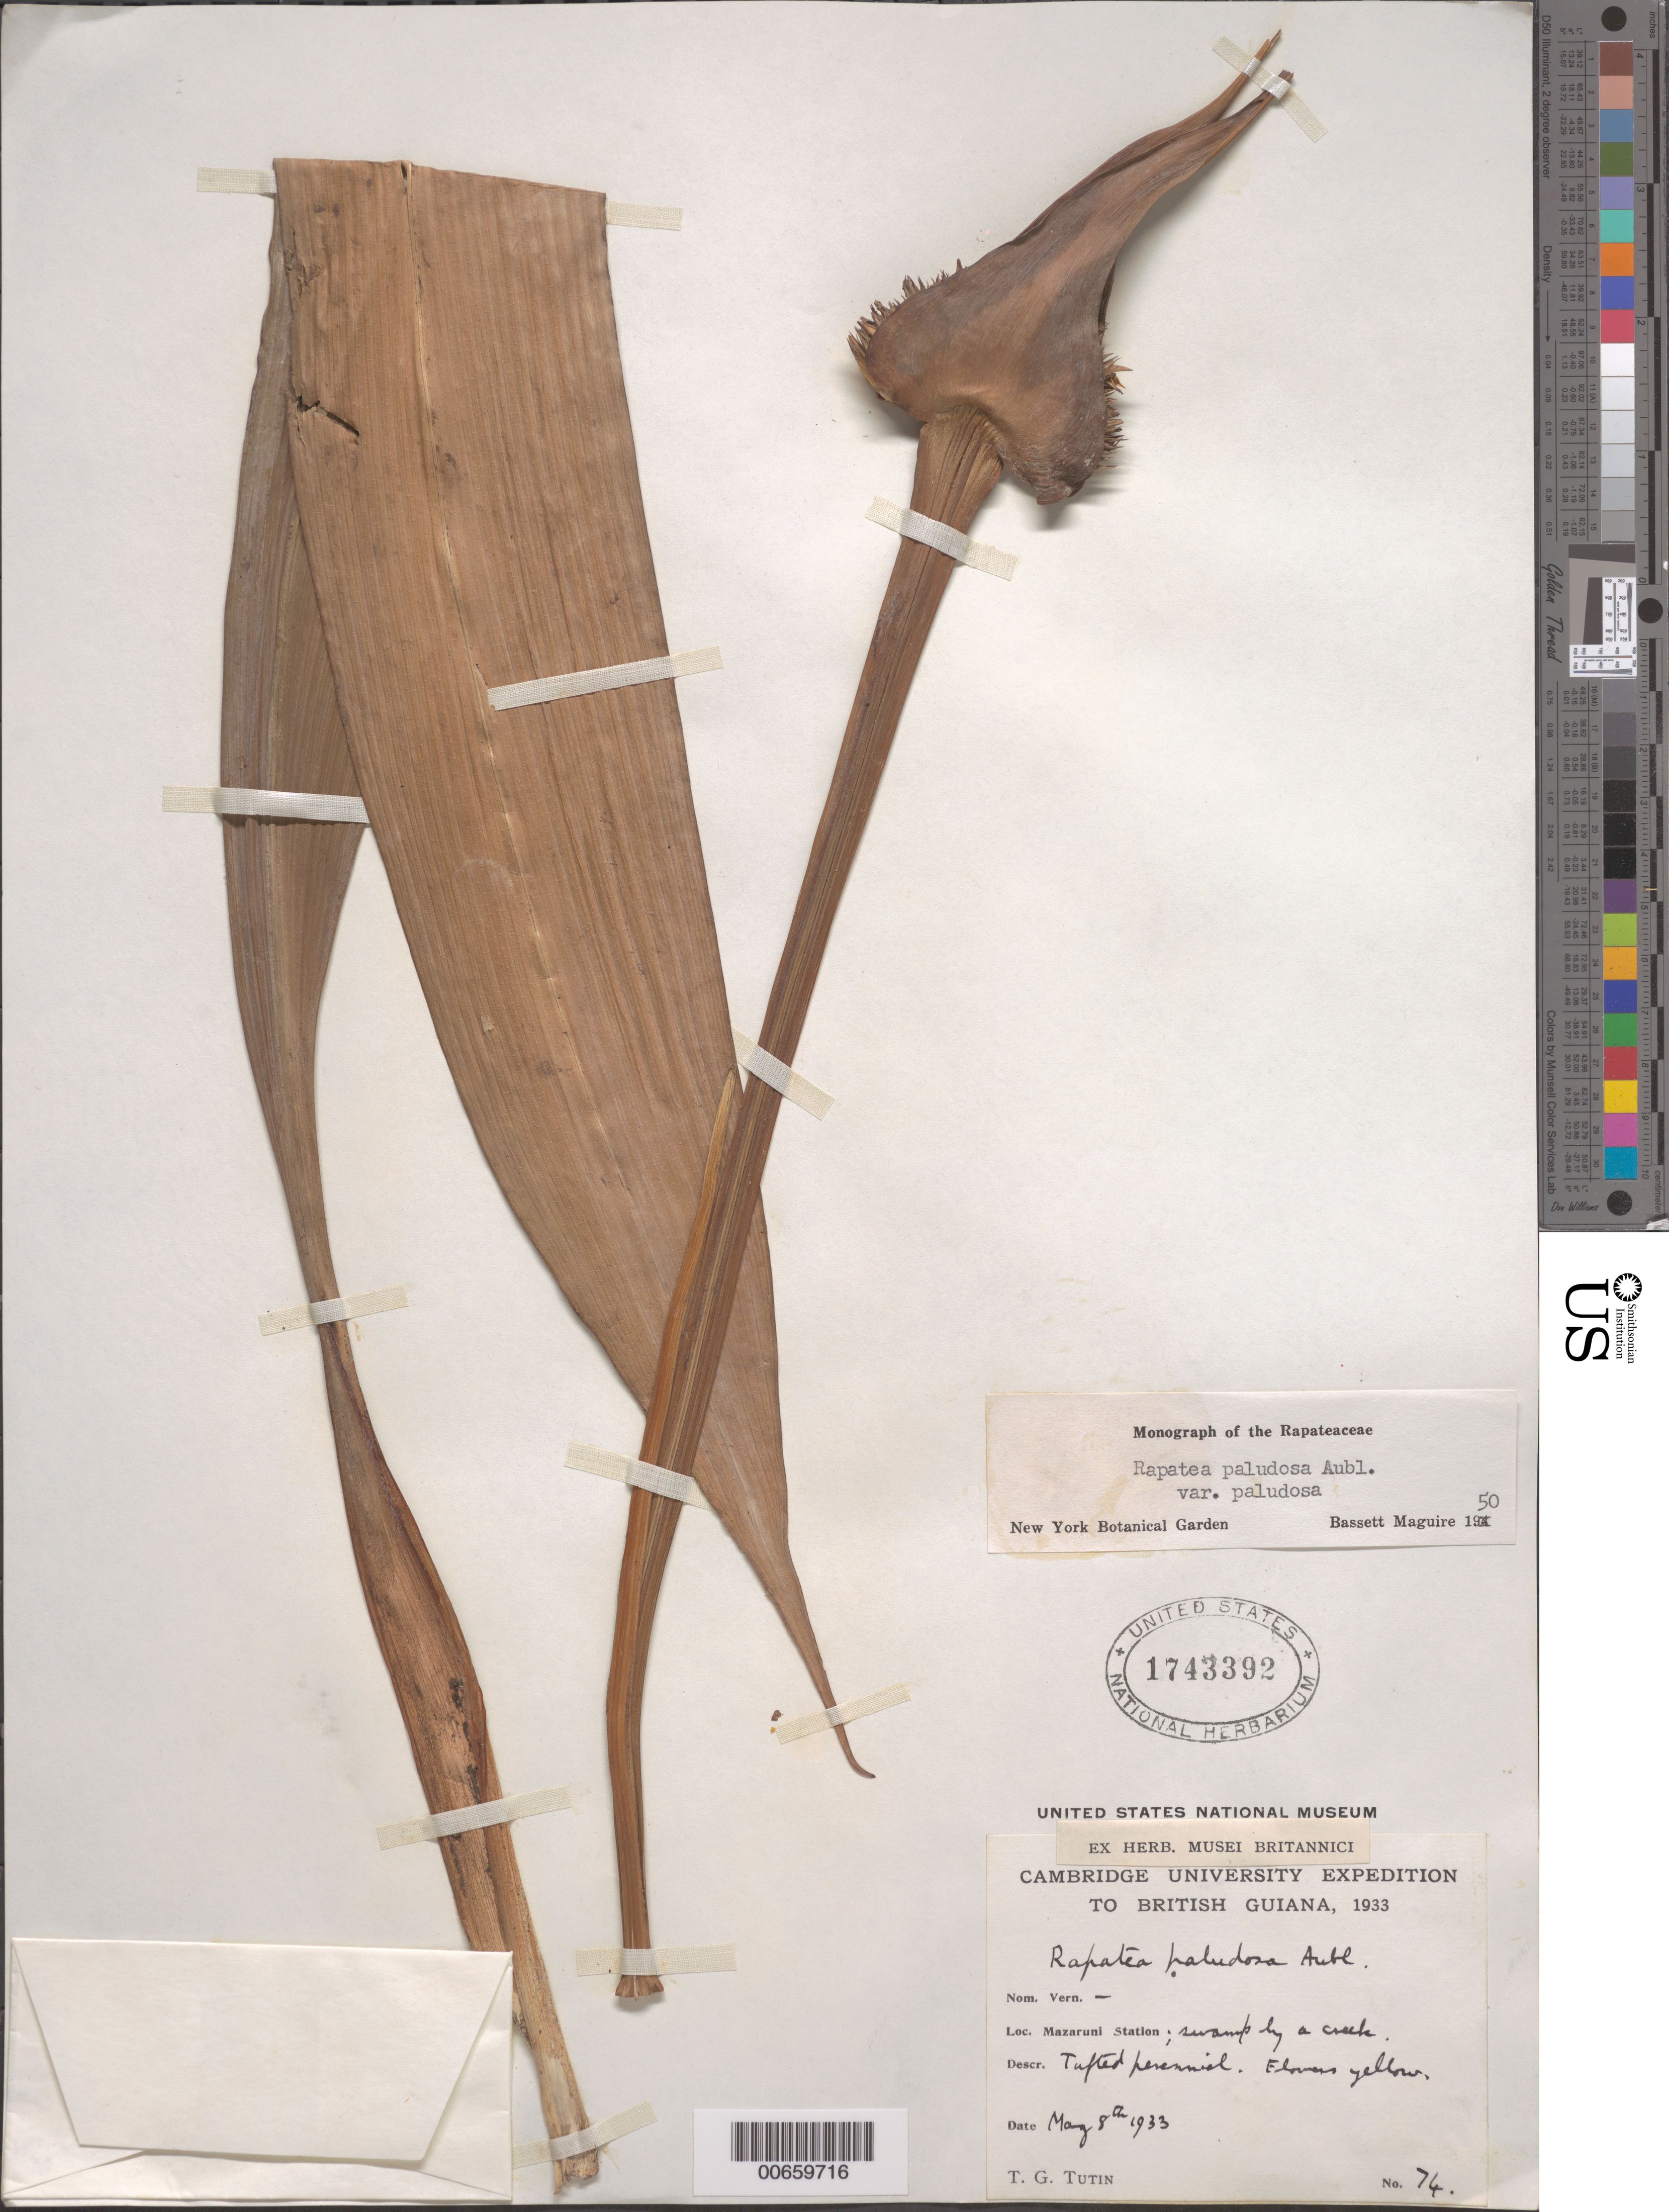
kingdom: Plantae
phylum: Tracheophyta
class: Liliopsida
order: Poales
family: Rapateaceae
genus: Rapatea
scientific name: Rapatea paludosa var. paludosa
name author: Aubl.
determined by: Maguire, Bassett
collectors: T. G. Tutin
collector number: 74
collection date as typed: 8-May-33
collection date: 1933-05-08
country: Guyana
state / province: Cuyuni-Mazaruni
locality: Mazaruni Station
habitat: Swamp by a creek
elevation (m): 30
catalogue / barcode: US 1743392